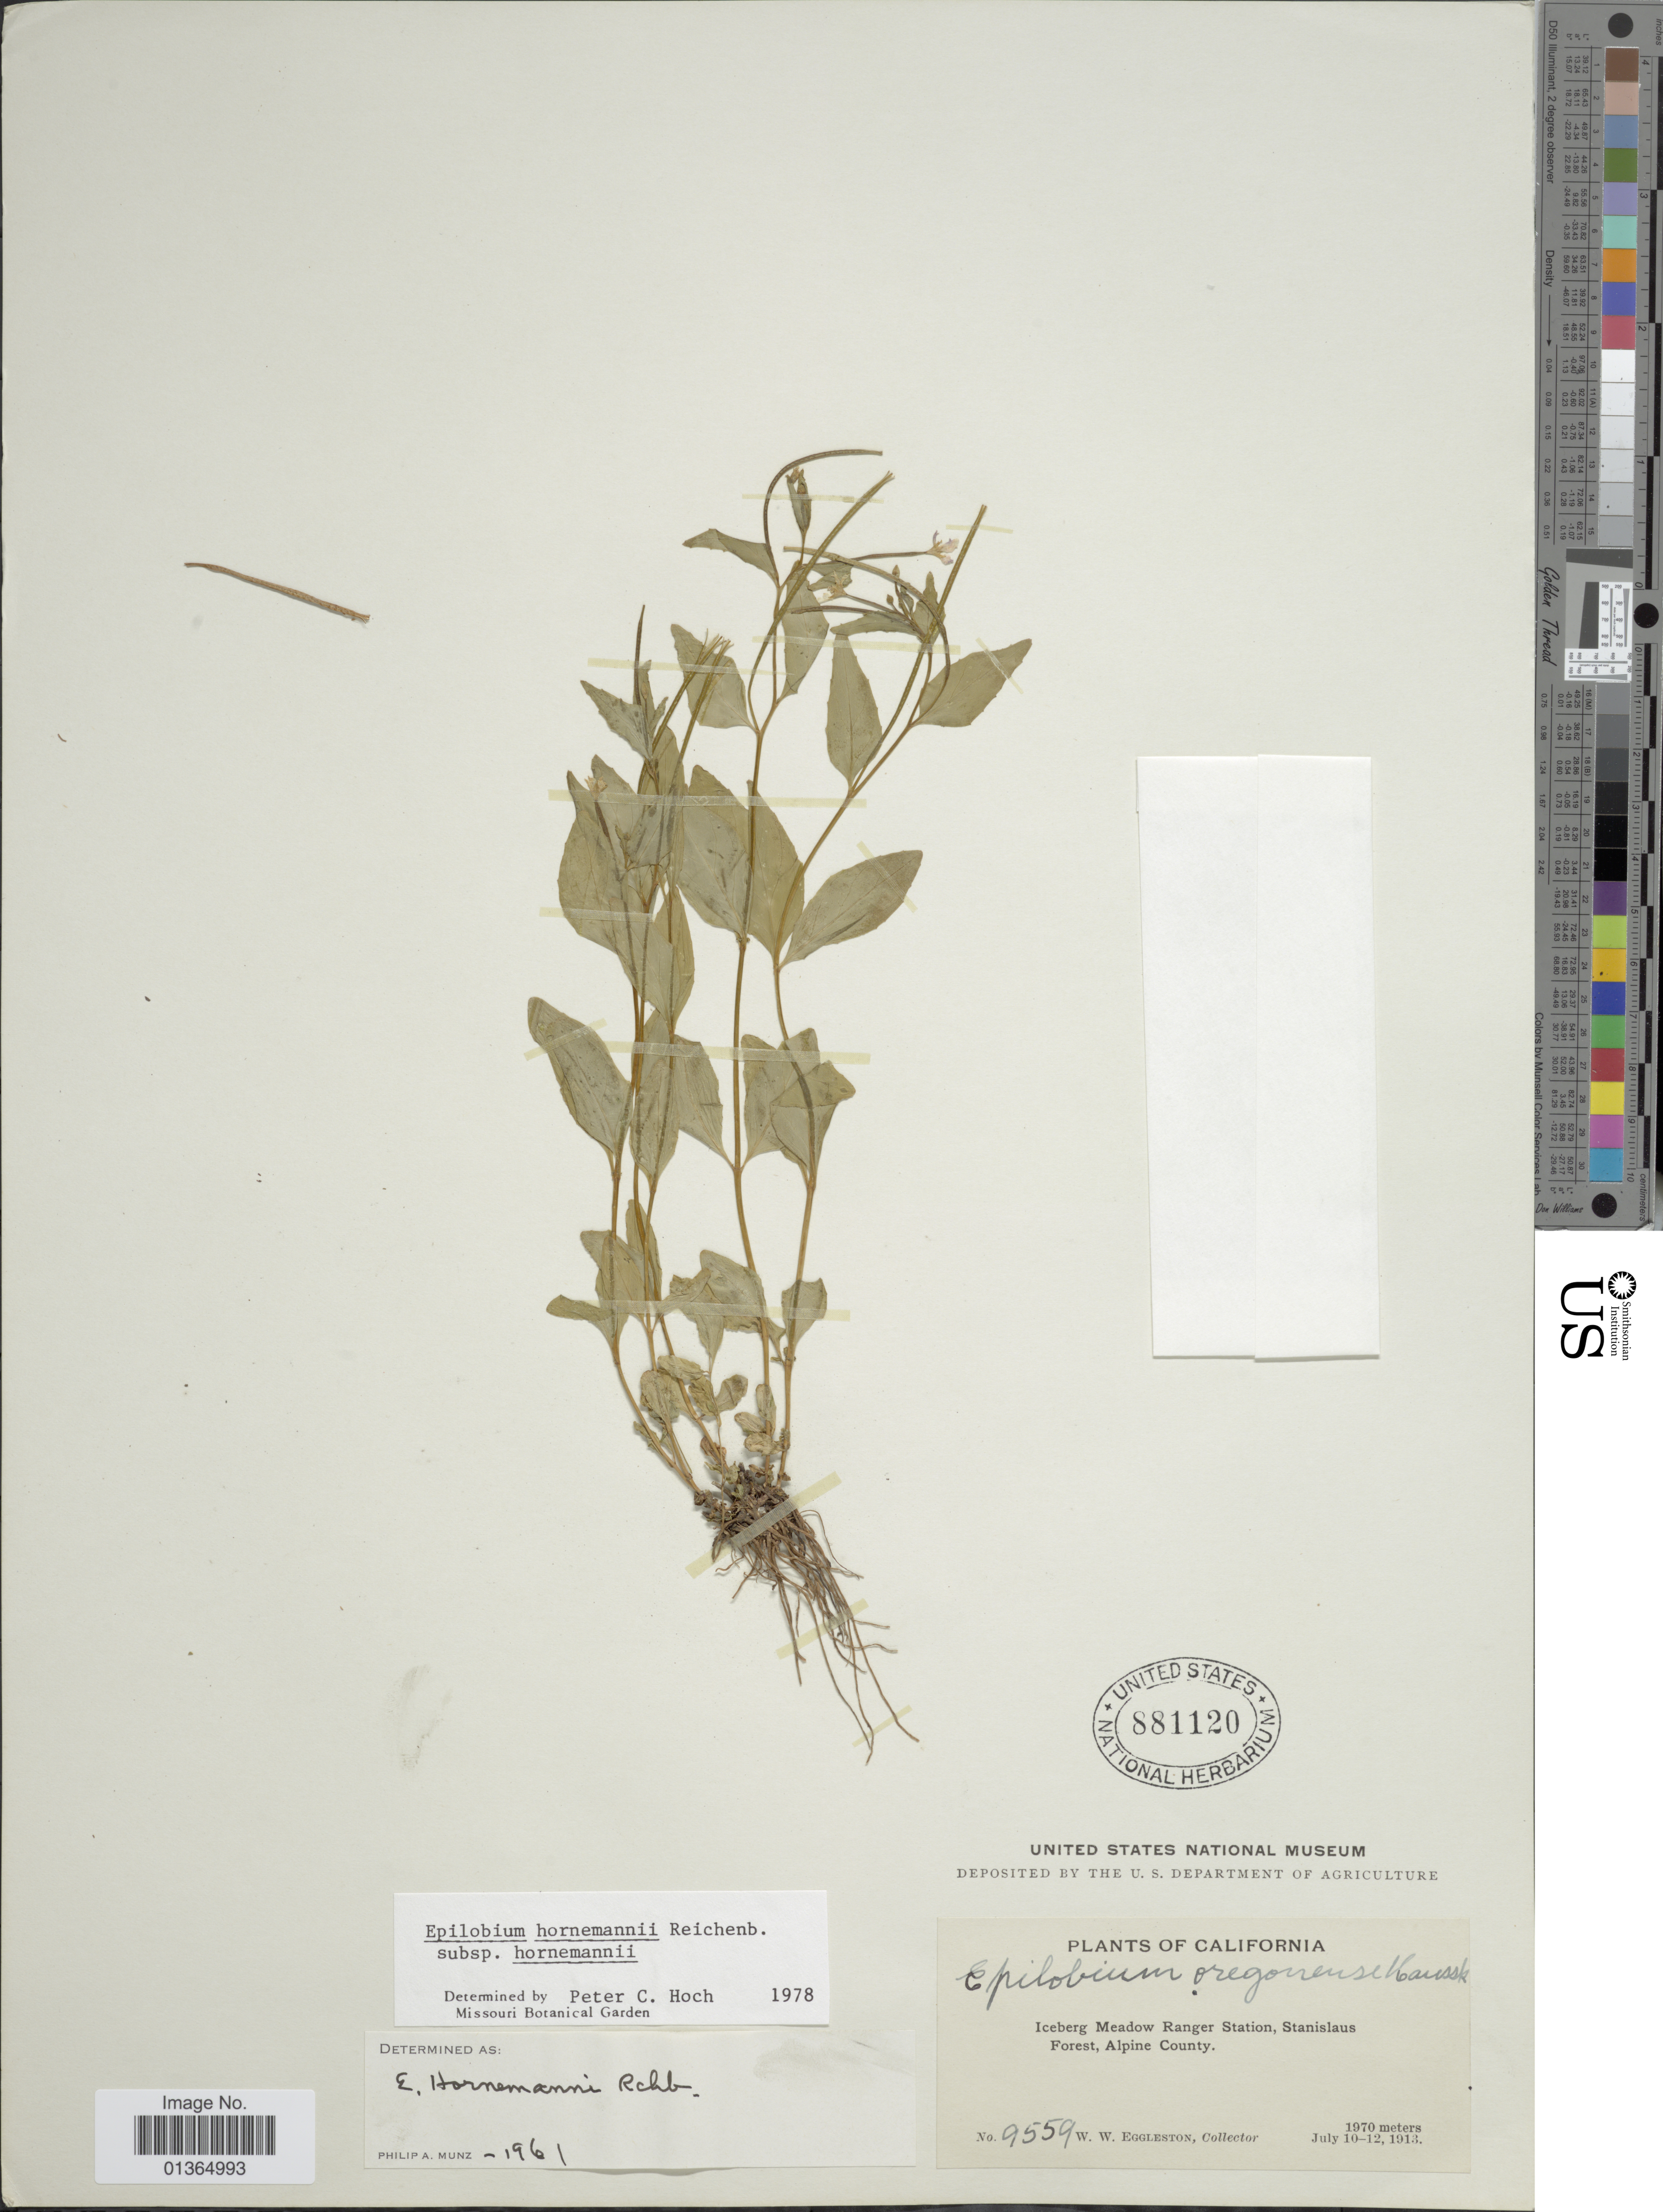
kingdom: Plantae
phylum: Tracheophyta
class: Magnoliopsida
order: Myrtales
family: Onagraceae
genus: Epilobium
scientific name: Epilobium hornemannii subsp. hornemannii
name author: Rchb.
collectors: W. W. Eggleston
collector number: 9559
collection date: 1913-07-10/1913-07-12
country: United States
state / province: California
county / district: Alpine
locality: Iceberg Meadow Ranger Station, Stanislaus Forest, Alpine County.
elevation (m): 1970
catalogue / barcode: US 881120